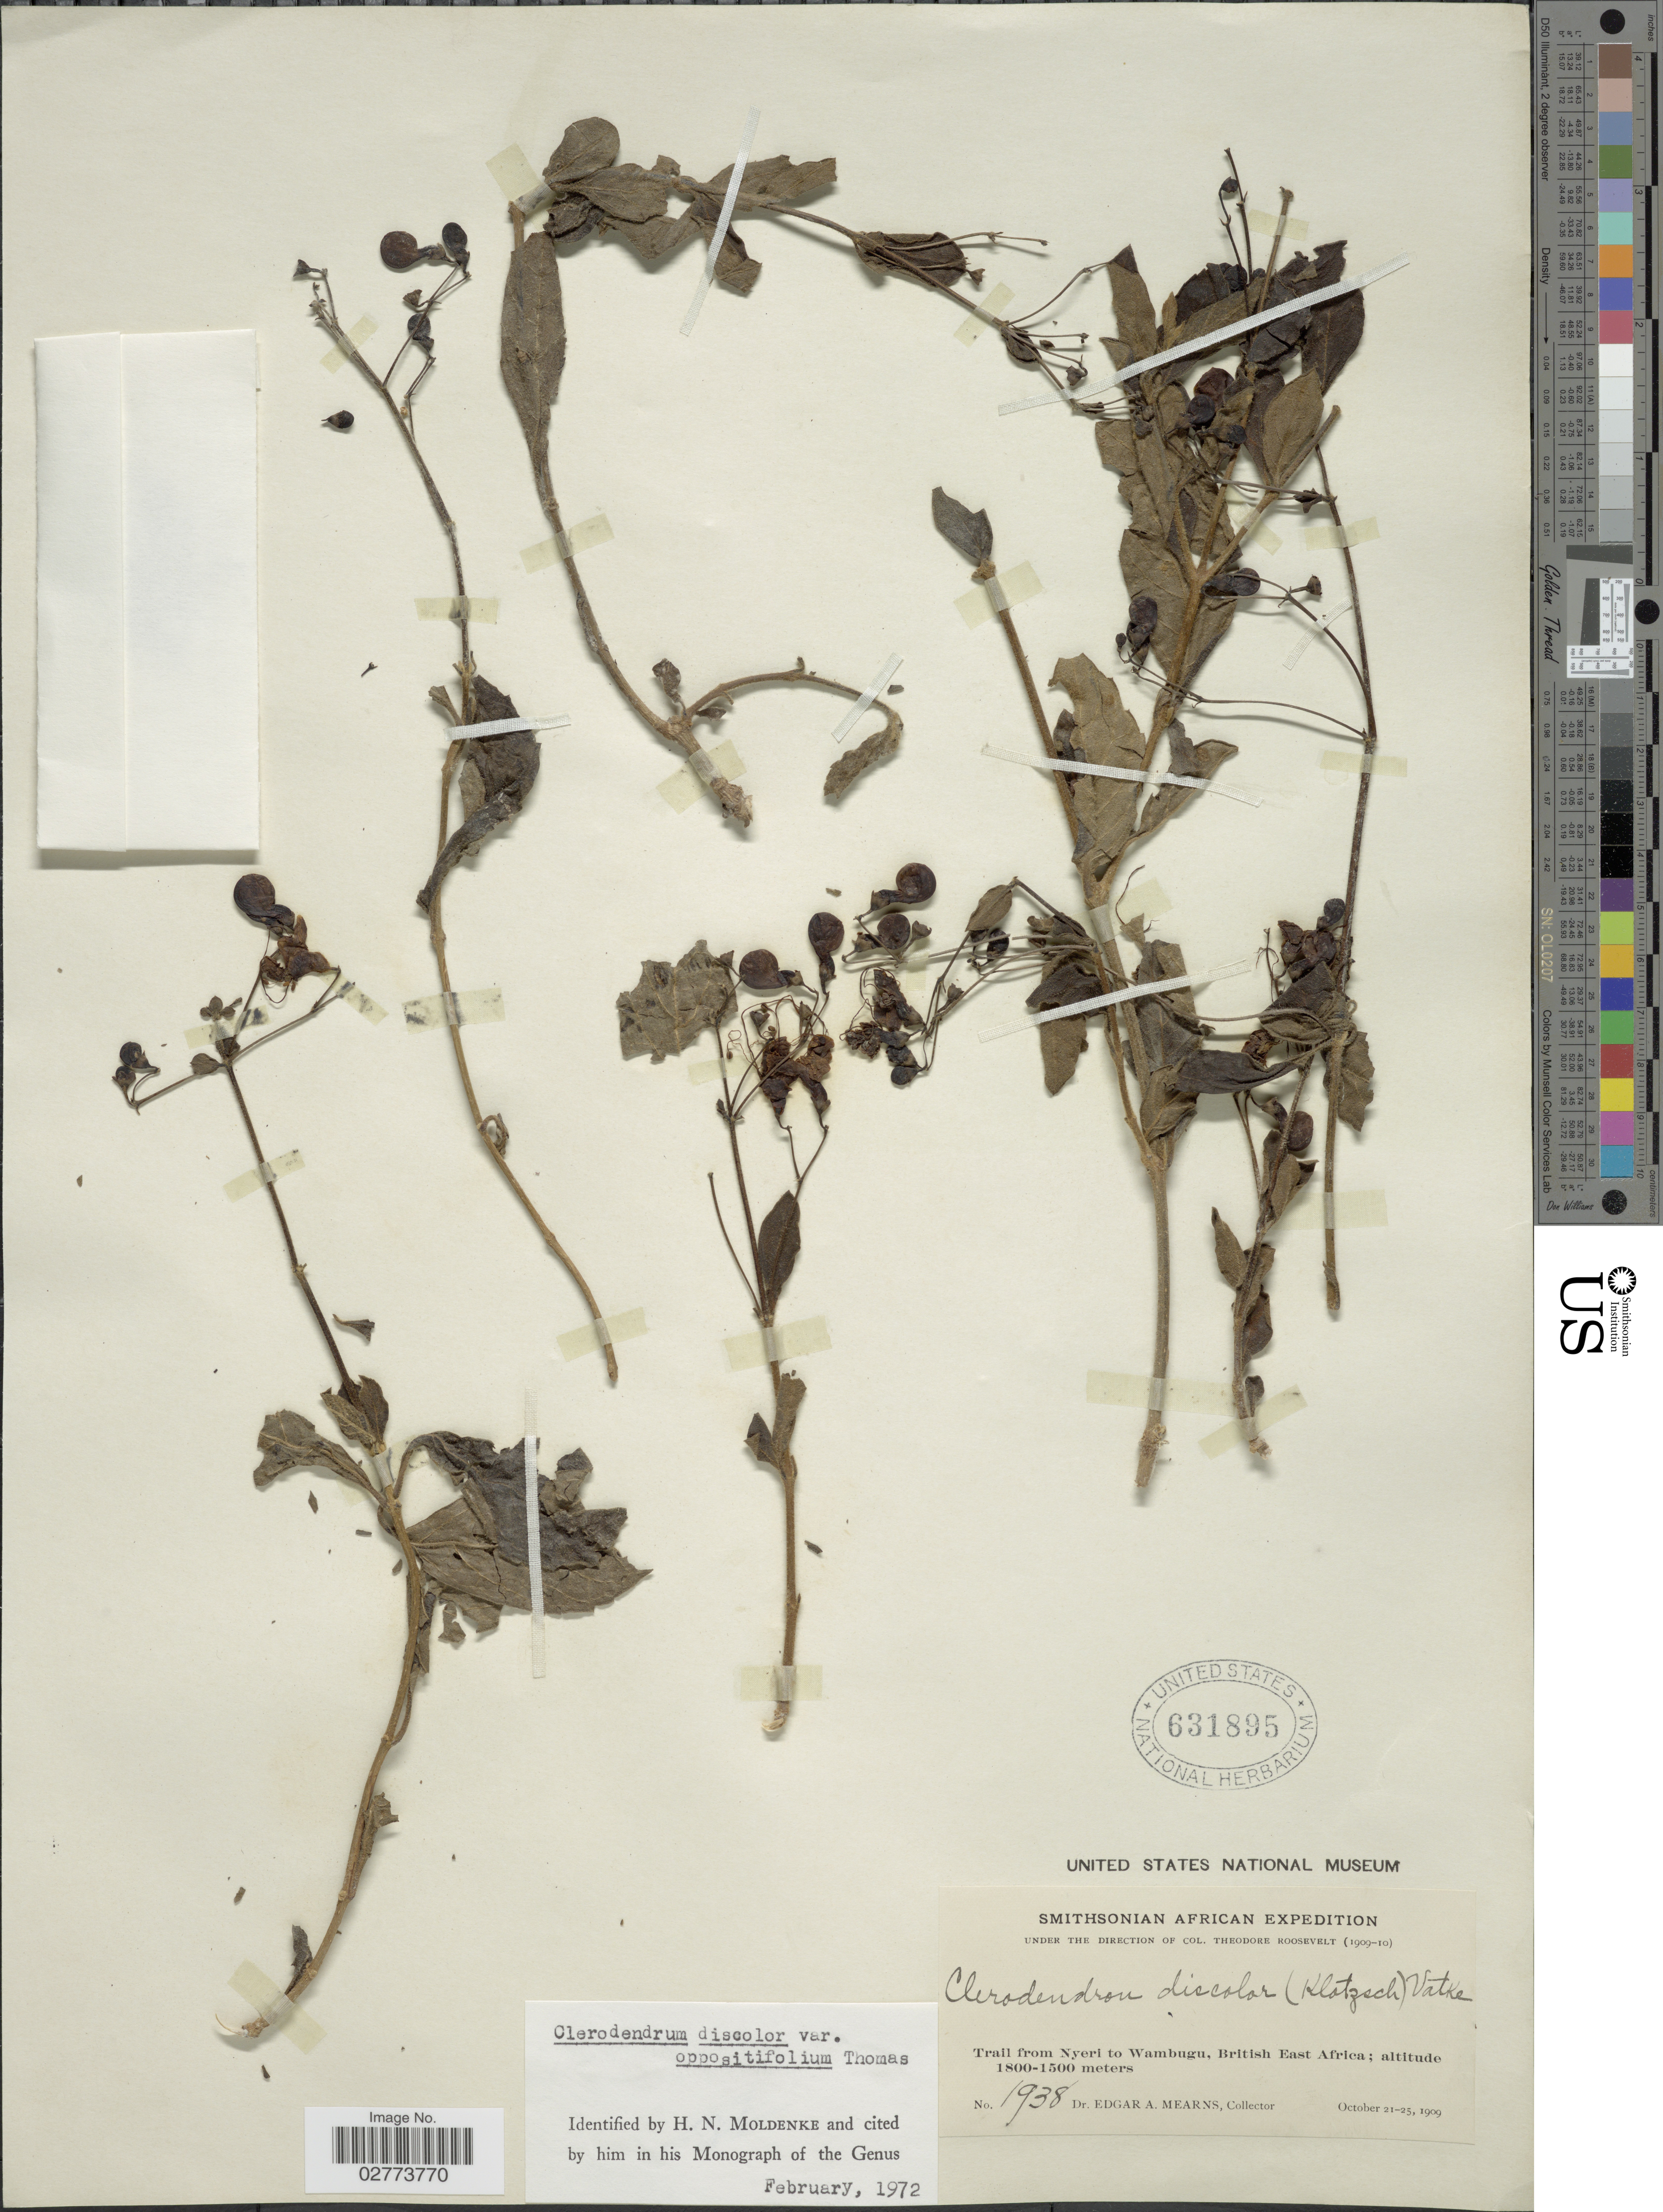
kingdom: Plantae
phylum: Tracheophyta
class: Magnoliopsida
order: Lamiales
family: Lamiaceae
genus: Clerodendrum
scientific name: Clerodendrum discolor var. oppositifolium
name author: B. Thomas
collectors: E. A. Mearns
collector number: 1938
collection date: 1909-10-21/1909-10-25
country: Kenya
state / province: Nyeri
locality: Trail from Nyeri to Wambugu, British East Africa.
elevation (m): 1500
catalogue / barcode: US 631895